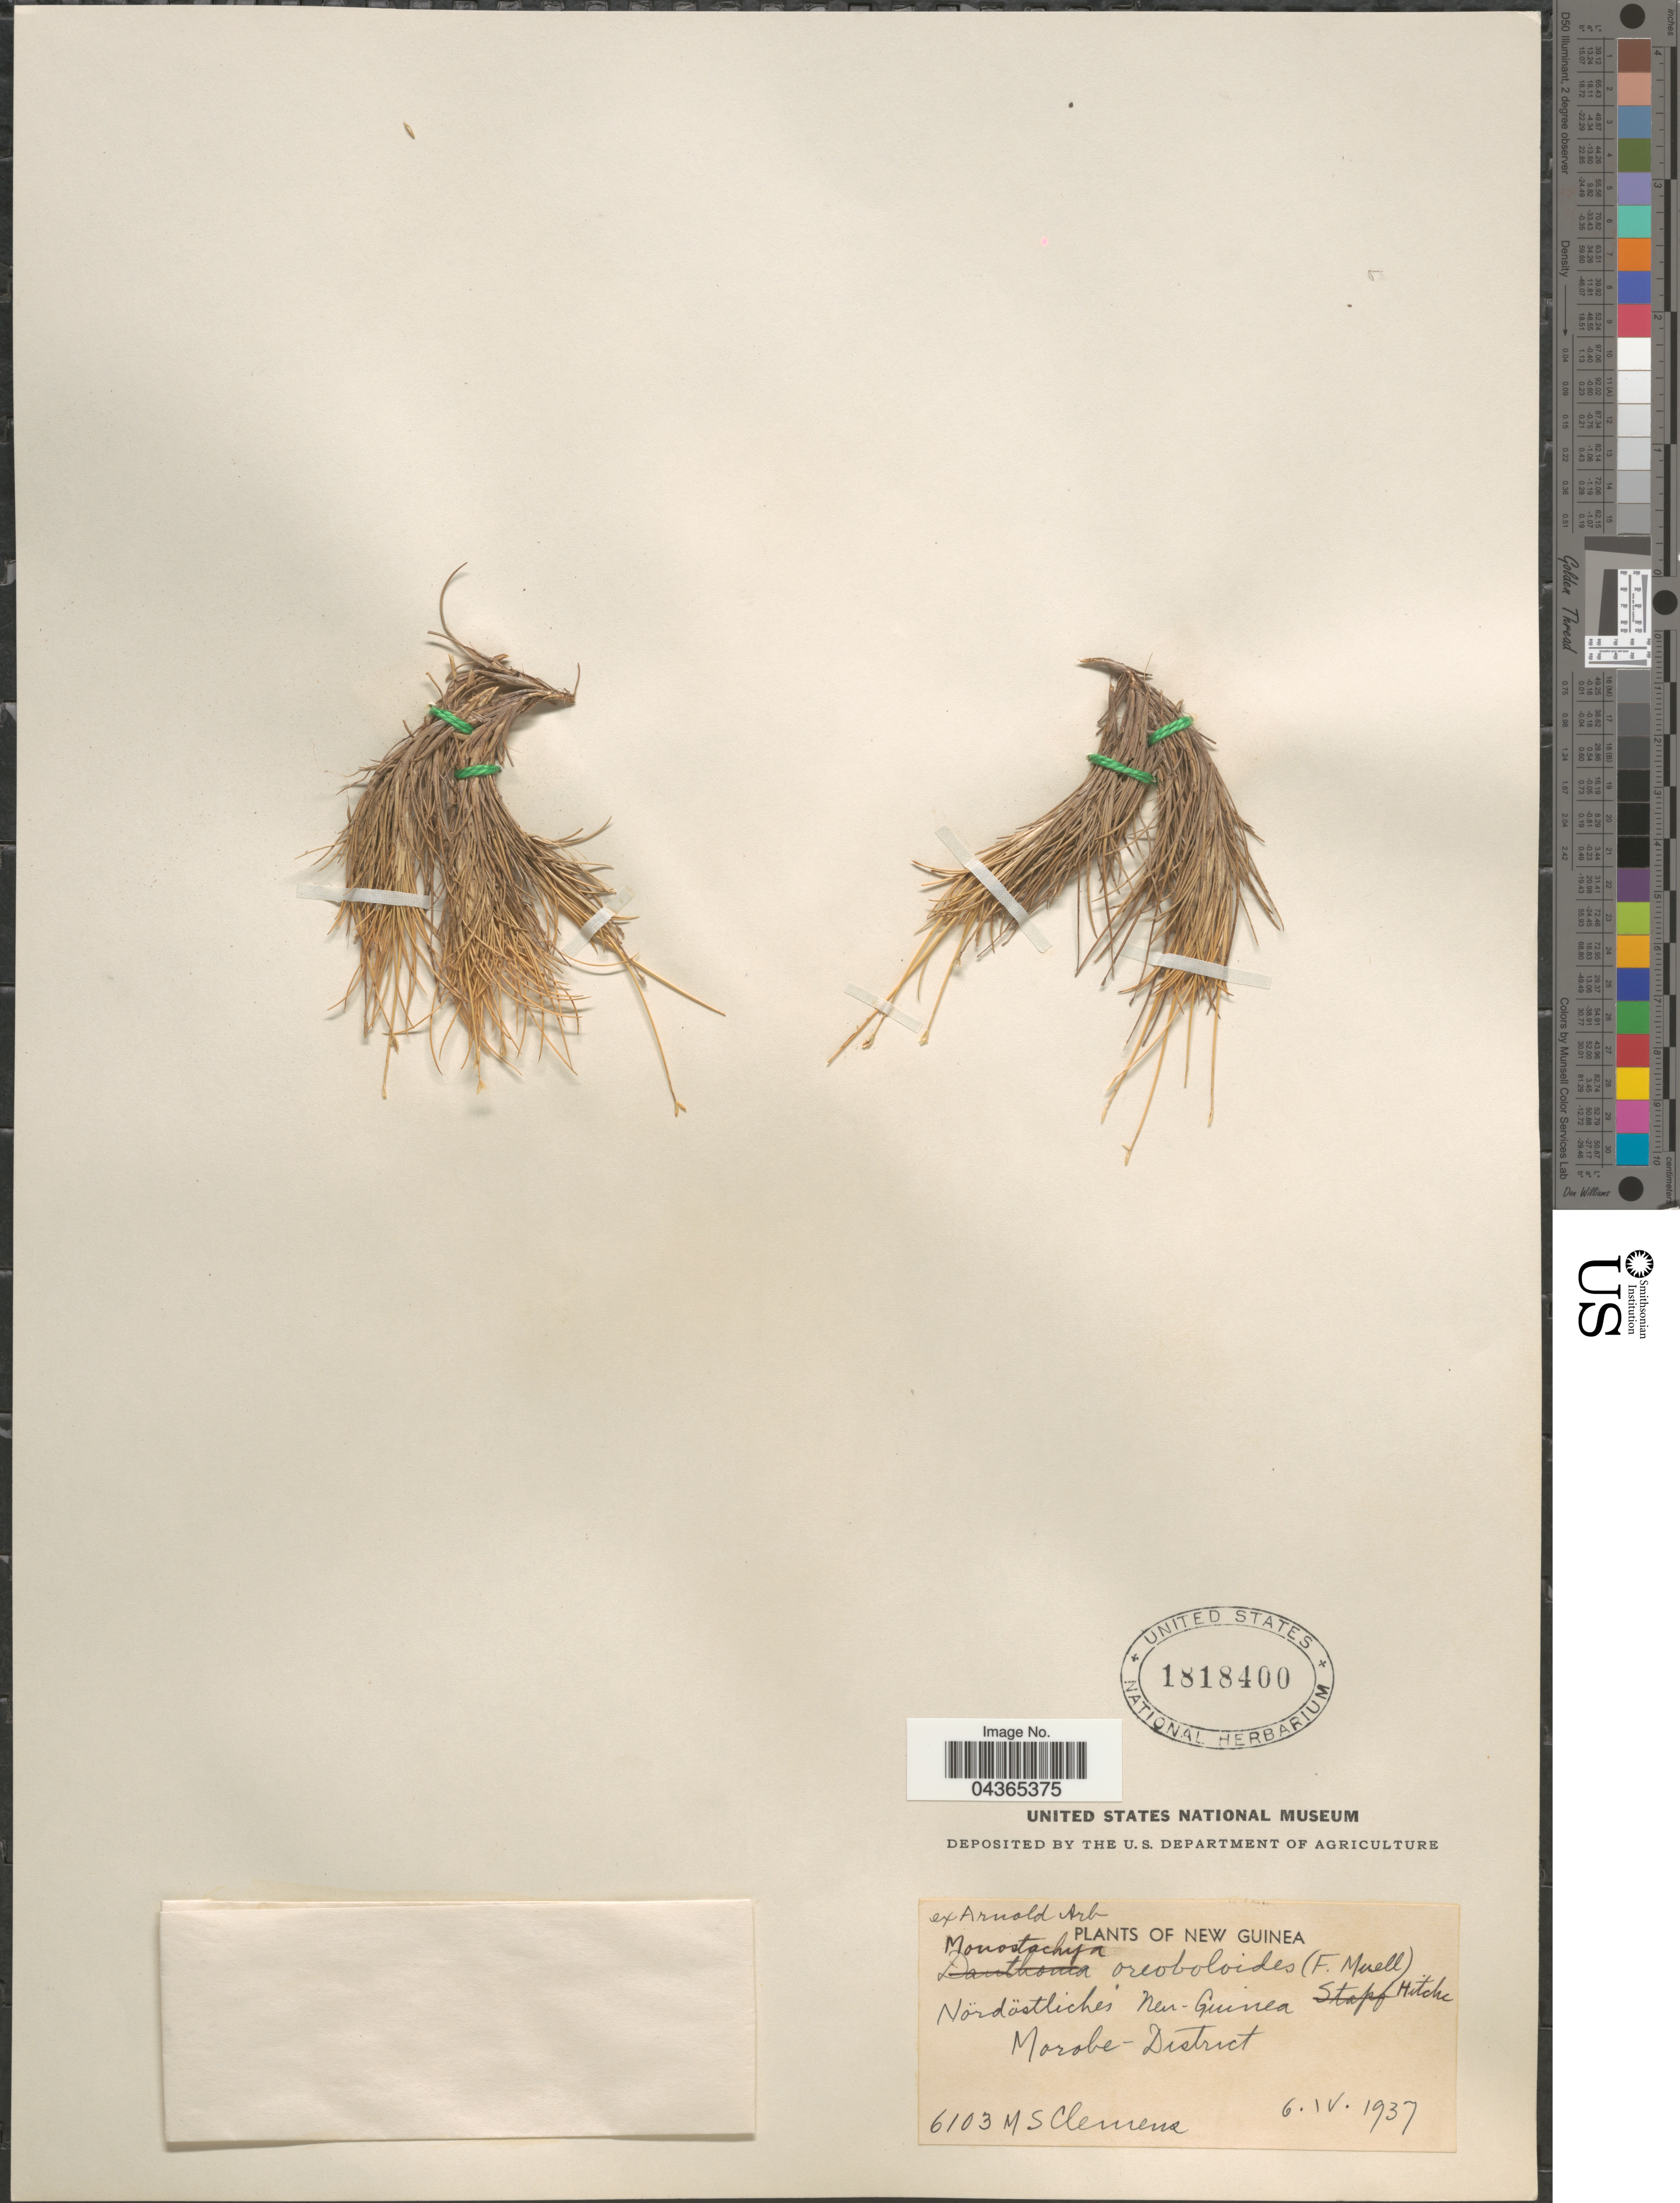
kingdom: Plantae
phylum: Tracheophyta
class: Liliopsida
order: Poales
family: Poaceae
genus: Rytidosperma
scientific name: Rytidosperma oreoboloides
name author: (F. Muell.) H.P. Linder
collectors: M. S. Clemens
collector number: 6103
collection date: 1937-04-06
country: Papua New Guinea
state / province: Morobe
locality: New Guinea. Nördöstliches Neu-Guinea. Morobe-District.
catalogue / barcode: US 1818400